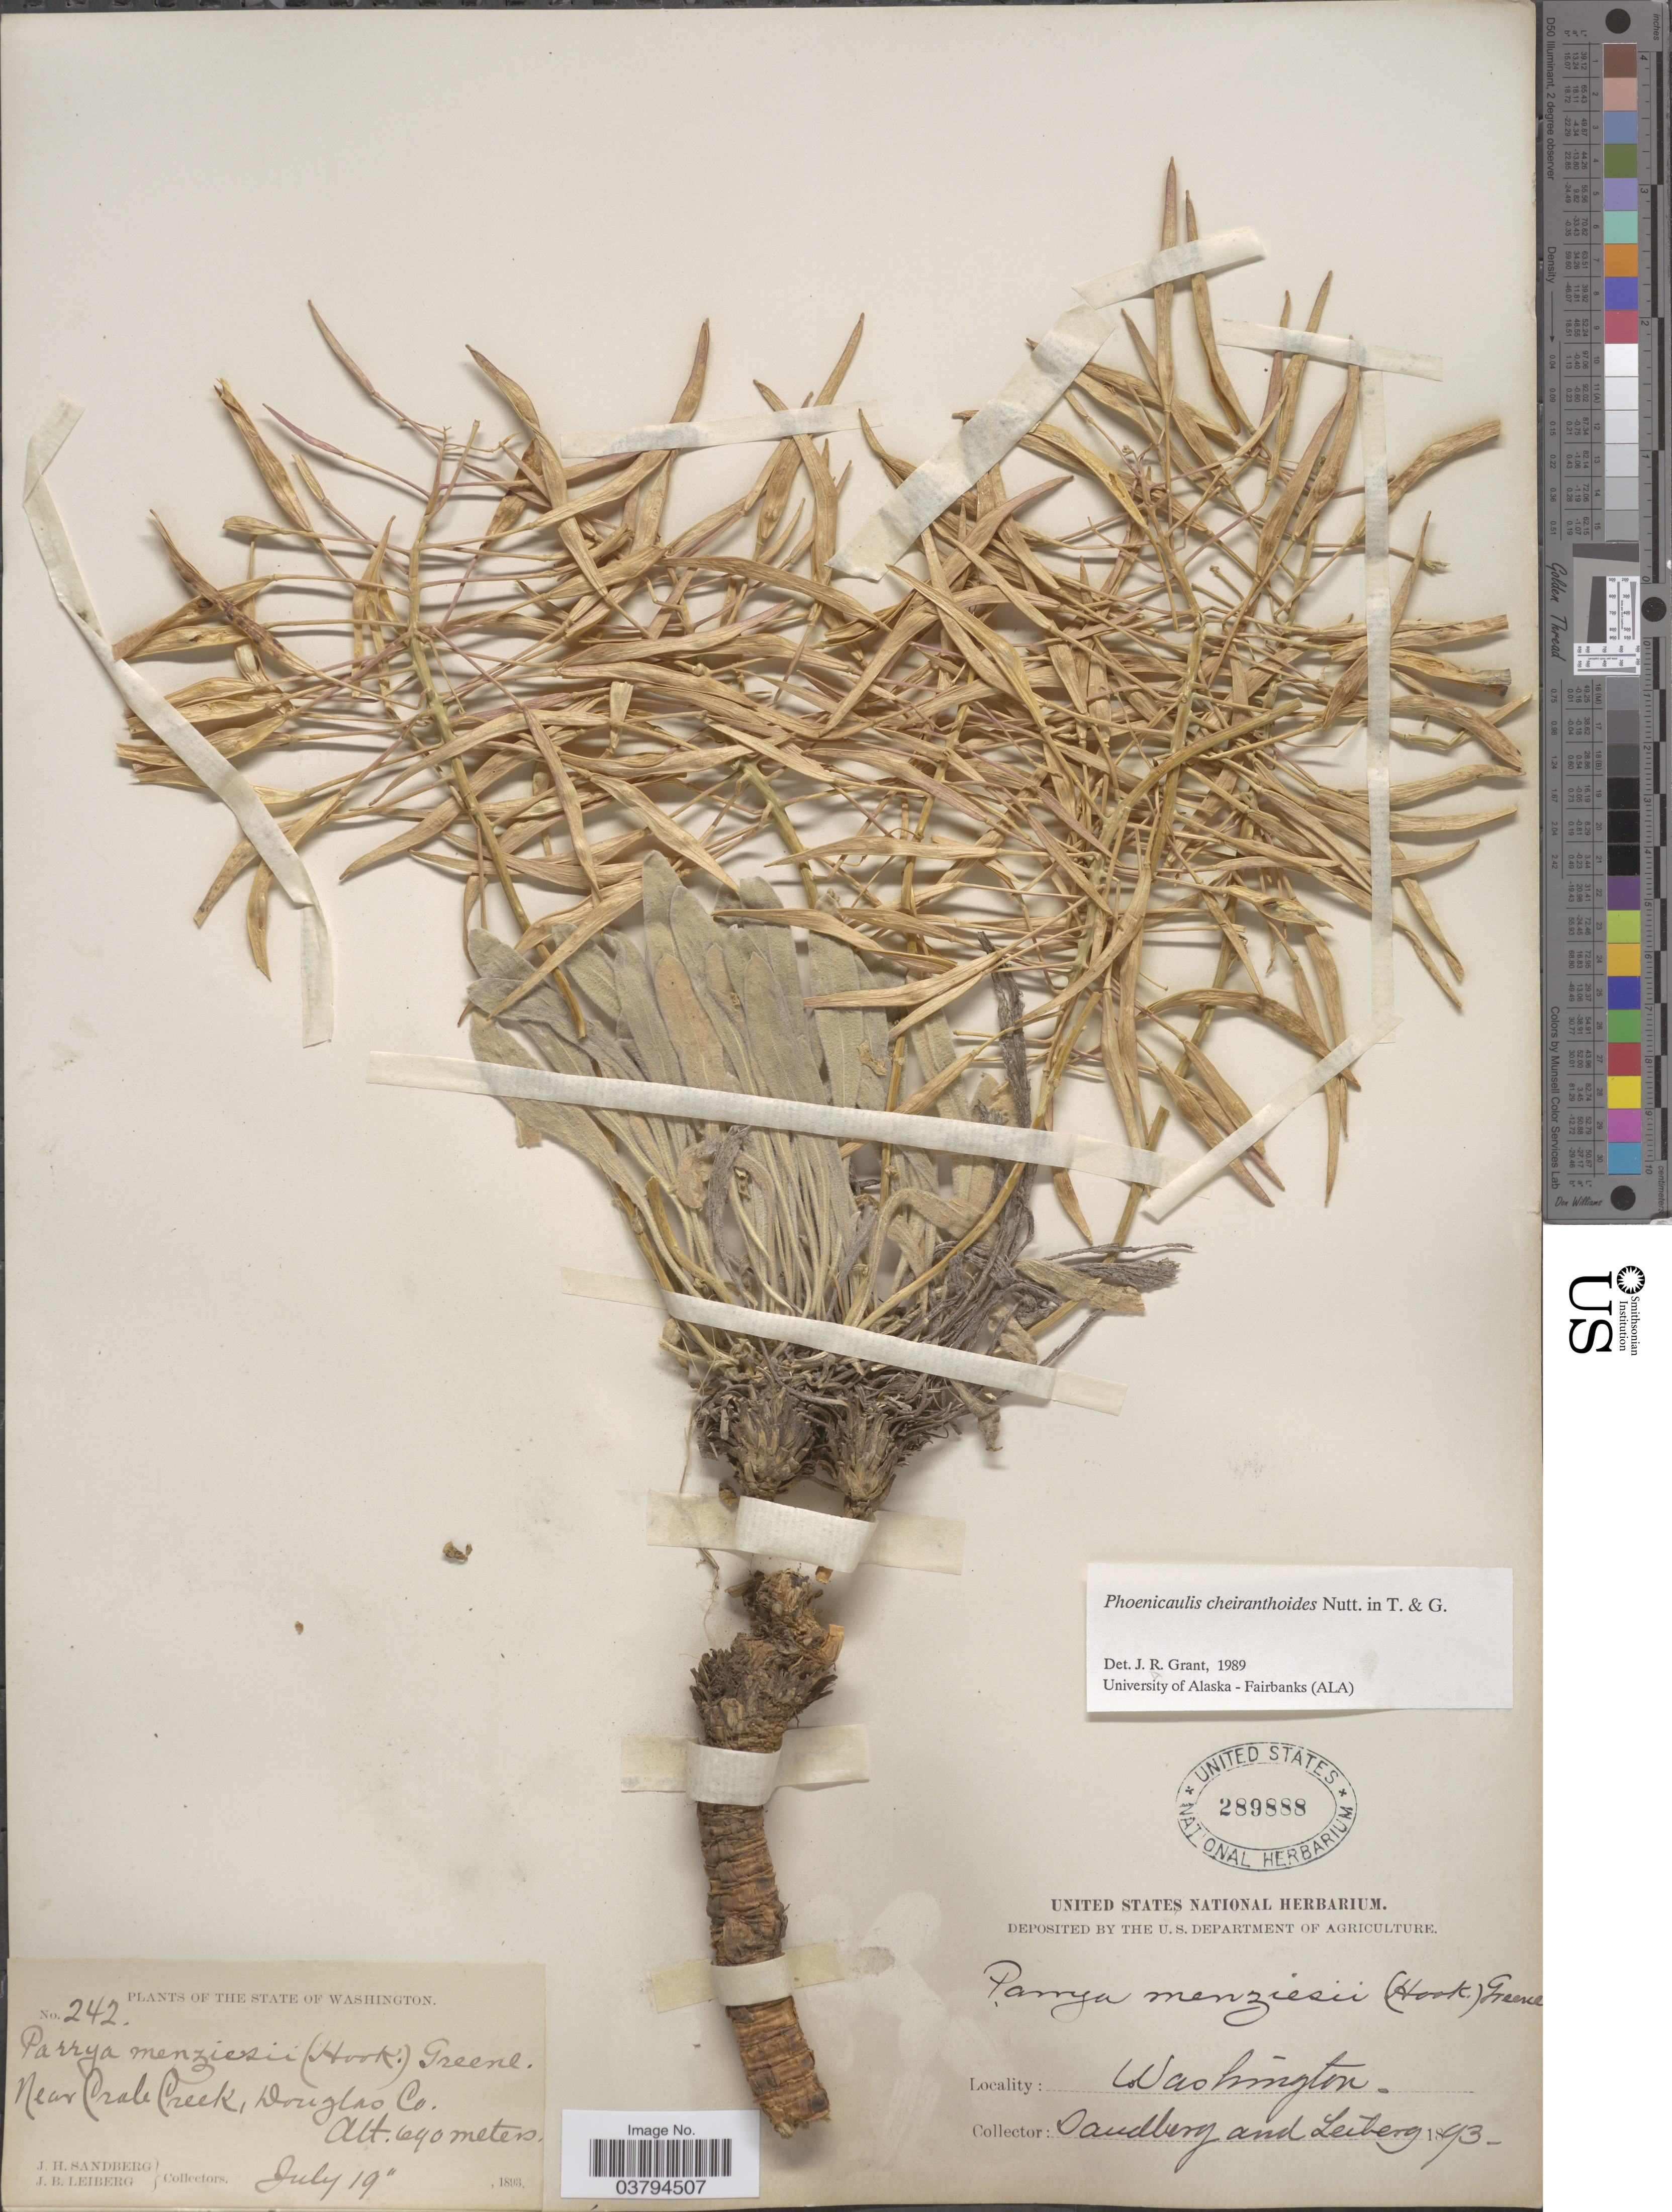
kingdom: Plantae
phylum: Tracheophyta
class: Magnoliopsida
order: Brassicales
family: Brassicaceae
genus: Phoenicaulis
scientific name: Phoenicaulis cheiranthoides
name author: Nutt.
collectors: J. H. Sandberg & J. B. Leiberg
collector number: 242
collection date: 1893-07-19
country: United States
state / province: Washington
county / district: Douglas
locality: Near Crab Creek, Douglas Co.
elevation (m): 690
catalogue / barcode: US 289888